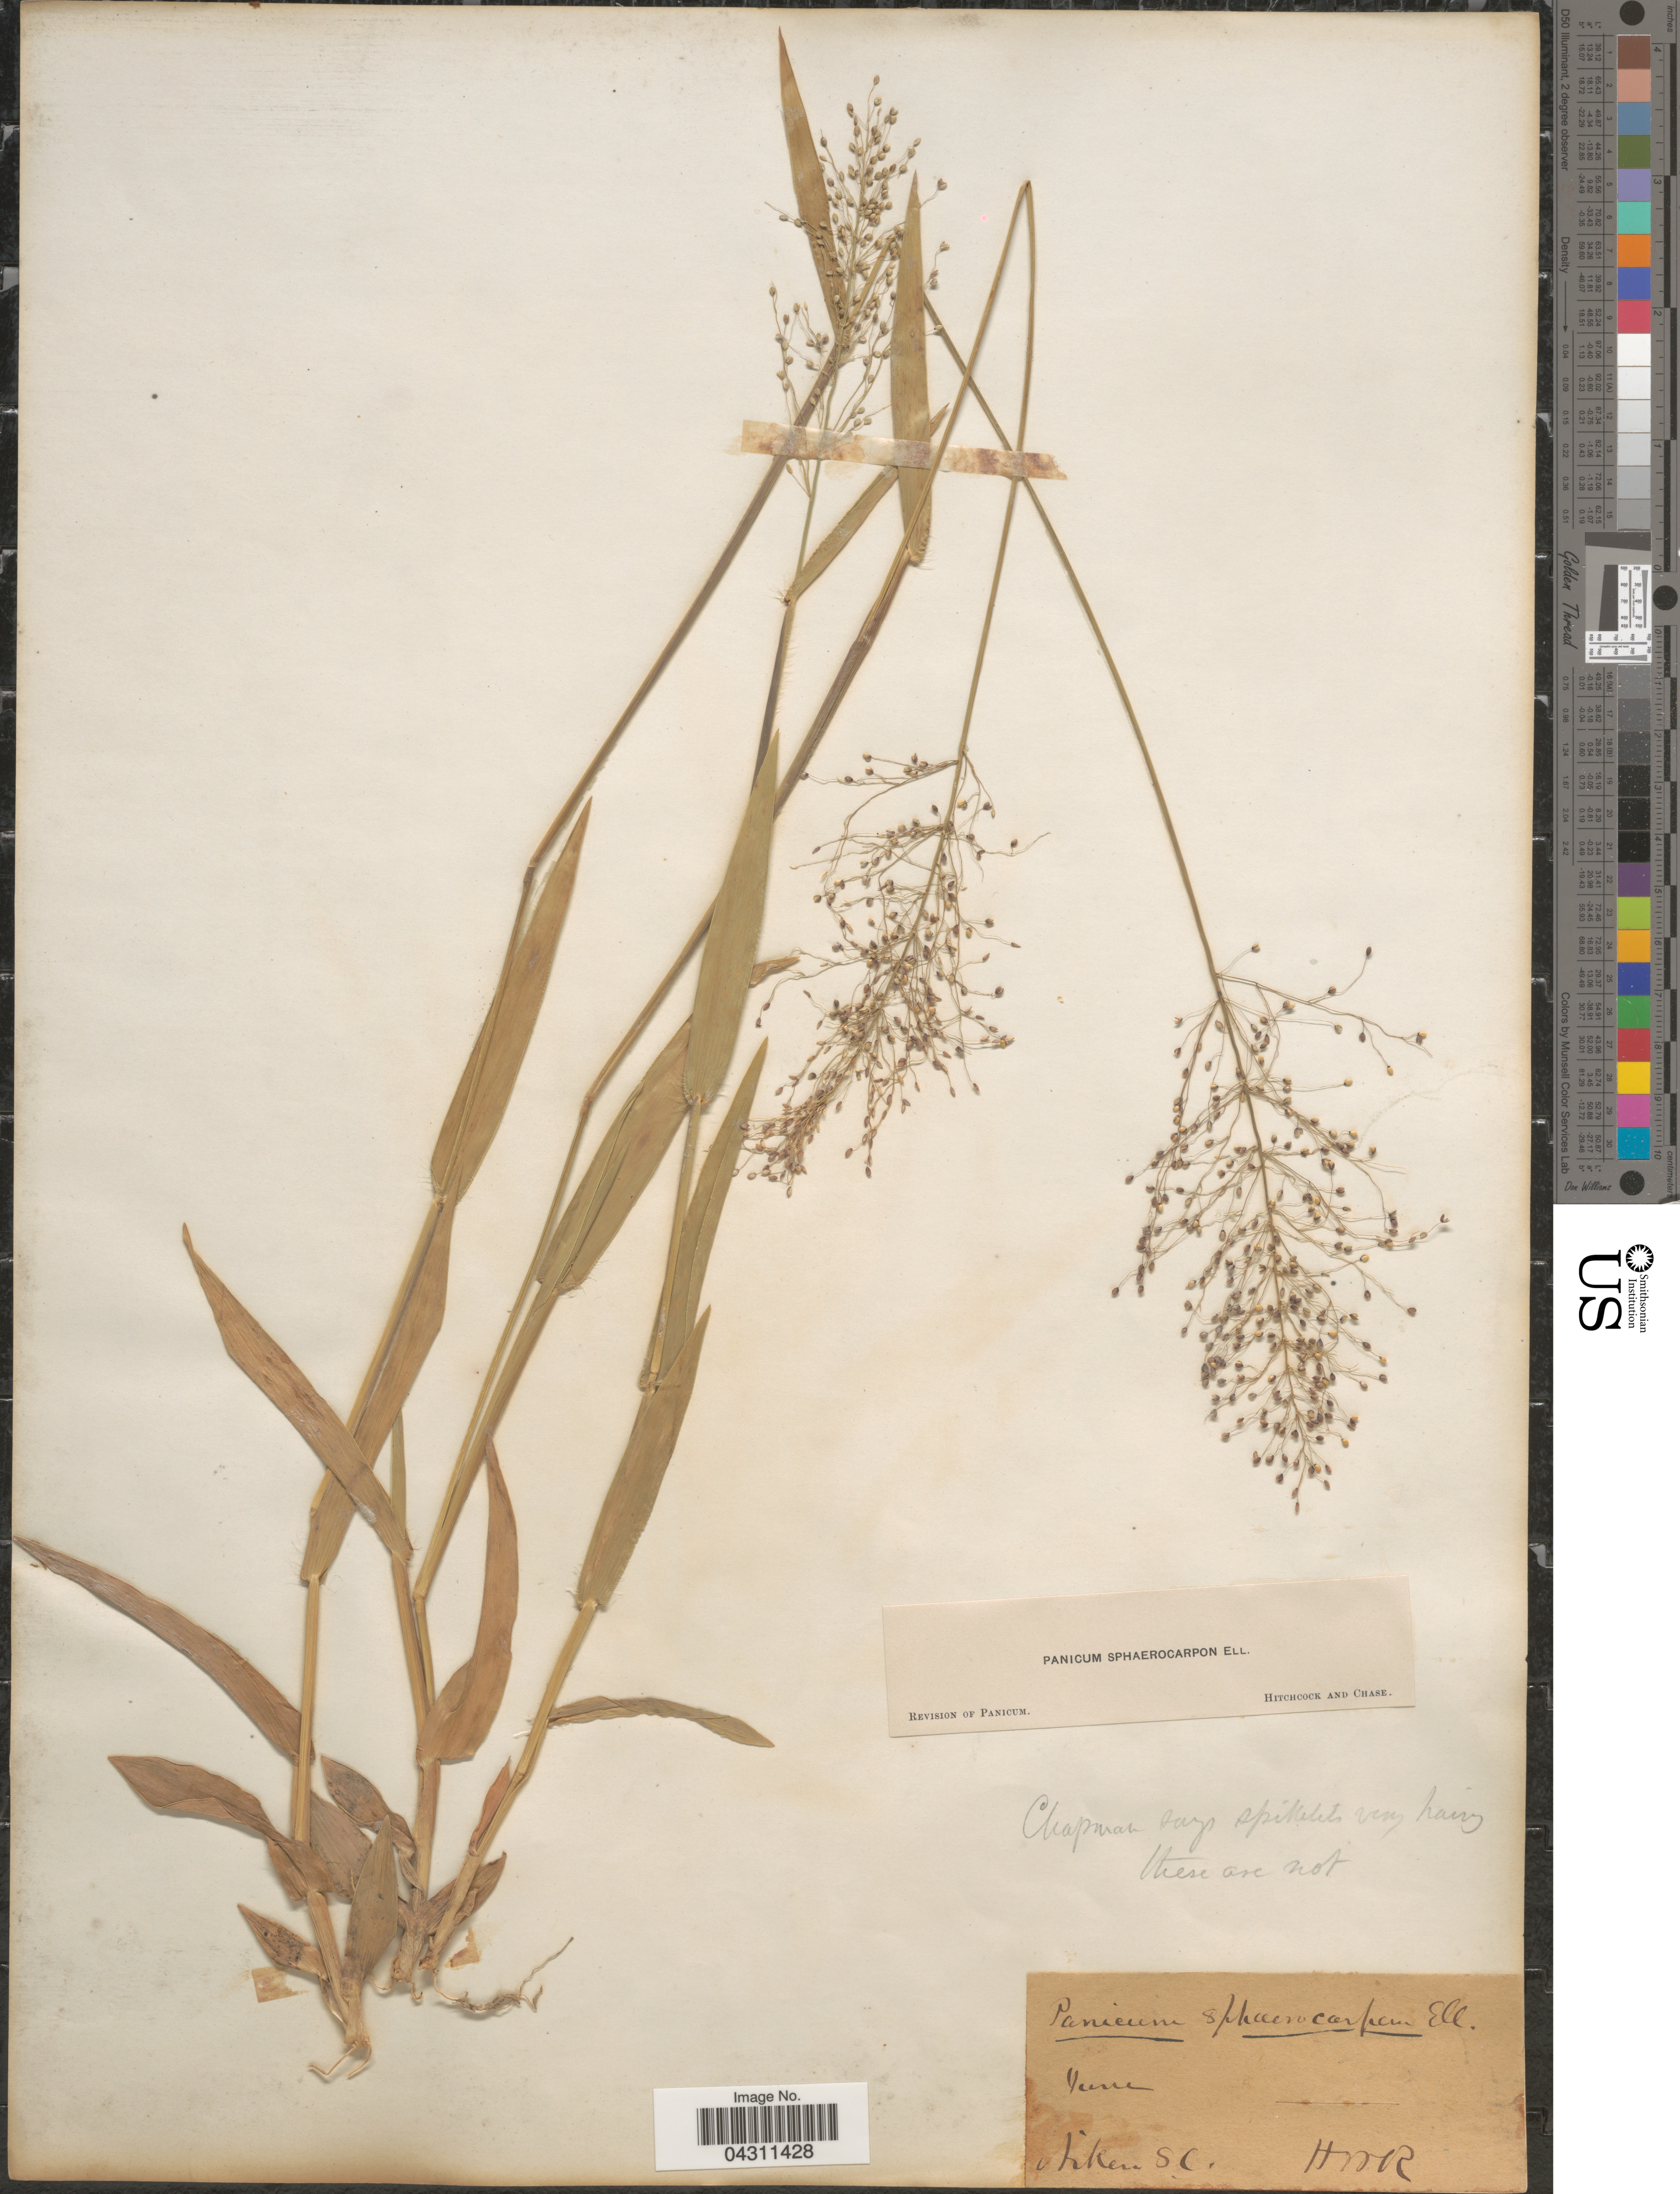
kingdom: Plantae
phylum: Tracheophyta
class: Liliopsida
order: Poales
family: Poaceae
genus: Dichanthelium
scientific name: Dichanthelium sphaerocarpon var. sphaerocarpon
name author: (Elliott) Gould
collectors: H. W. R.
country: United States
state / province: South Carolina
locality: Aiken.